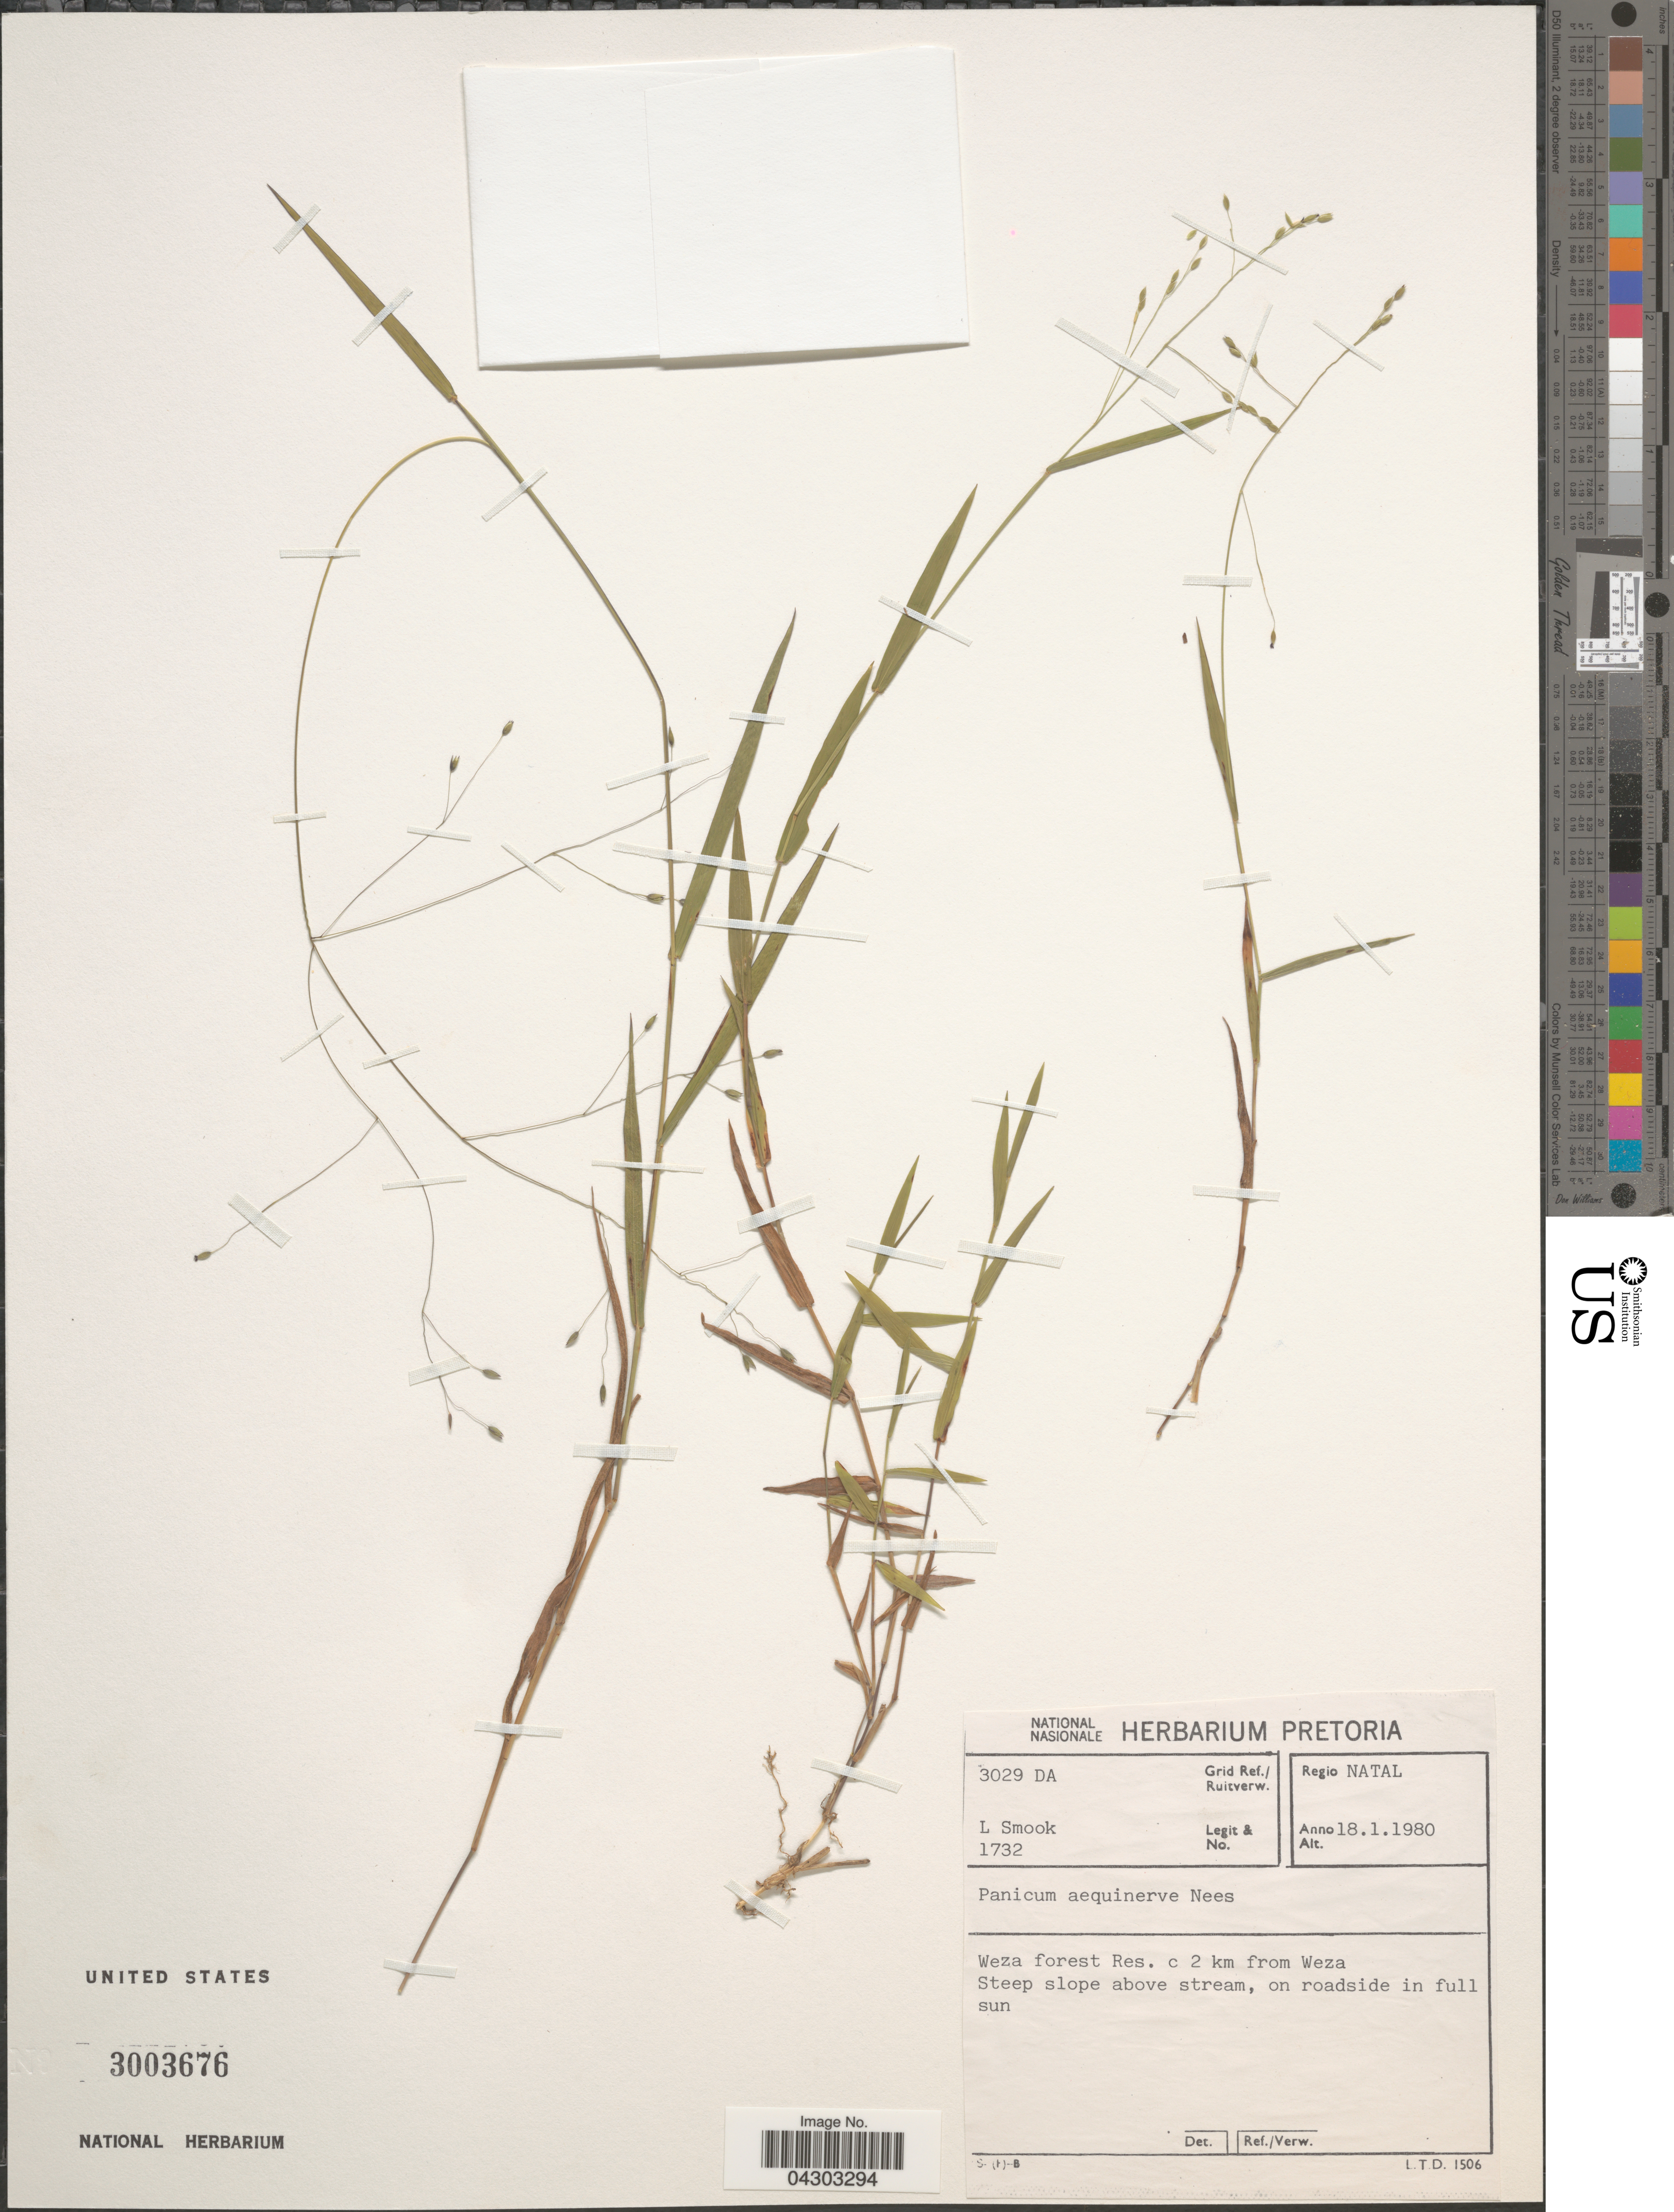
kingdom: Plantae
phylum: Tracheophyta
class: Liliopsida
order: Poales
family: Poaceae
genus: Panicum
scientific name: Panicum aequinerve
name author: Nees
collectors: L. Smook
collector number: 1732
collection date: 1980-01-18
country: South Africa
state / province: KwaZulu-Natal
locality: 3029 DA Grid Ref./Ruitverw. Regio Natal. Weza forest Res. c 2 km from Weza. Steep slope above stream, on roadside in full sun.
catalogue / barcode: US 3003676